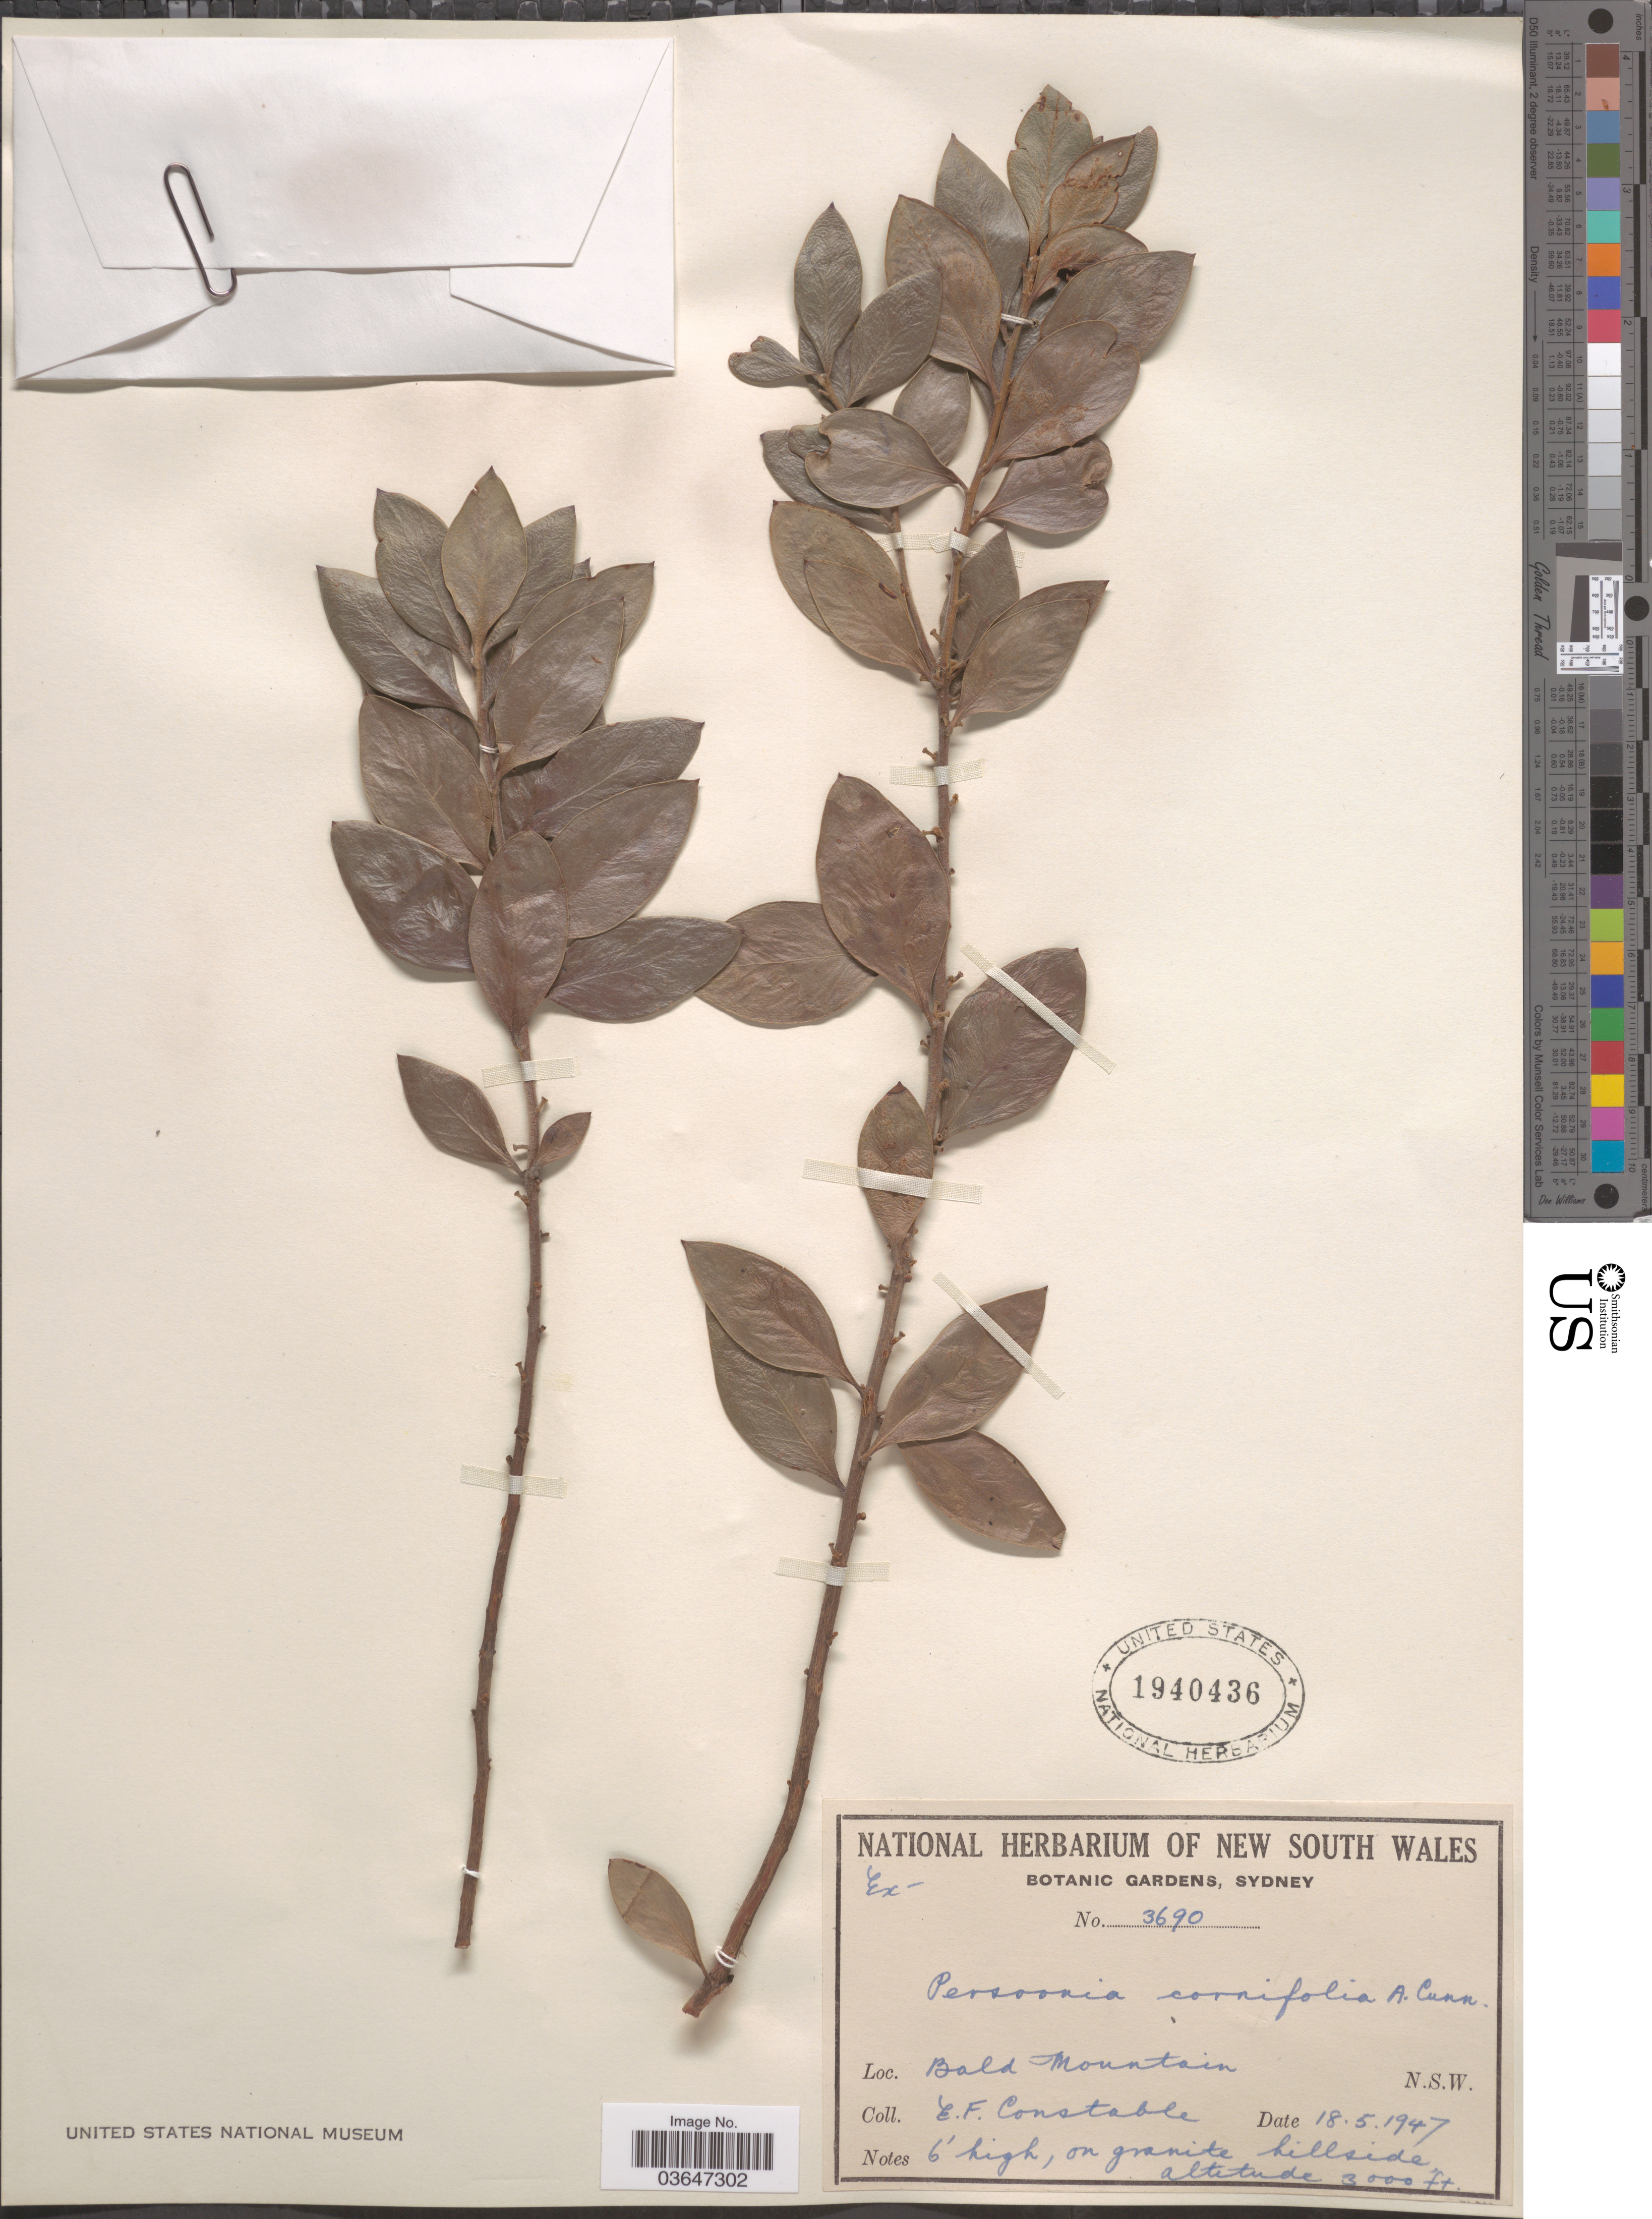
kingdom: Plantae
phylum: Tracheophyta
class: Magnoliopsida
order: Proteales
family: Proteaceae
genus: Persoonia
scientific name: Persoonia cornifolia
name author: A. Cunn. ex R. Br.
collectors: E. F. Constable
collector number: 3690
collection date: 1947-05-18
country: Australia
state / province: New South Wales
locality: Bald Mountain.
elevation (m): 914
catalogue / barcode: US 1940436